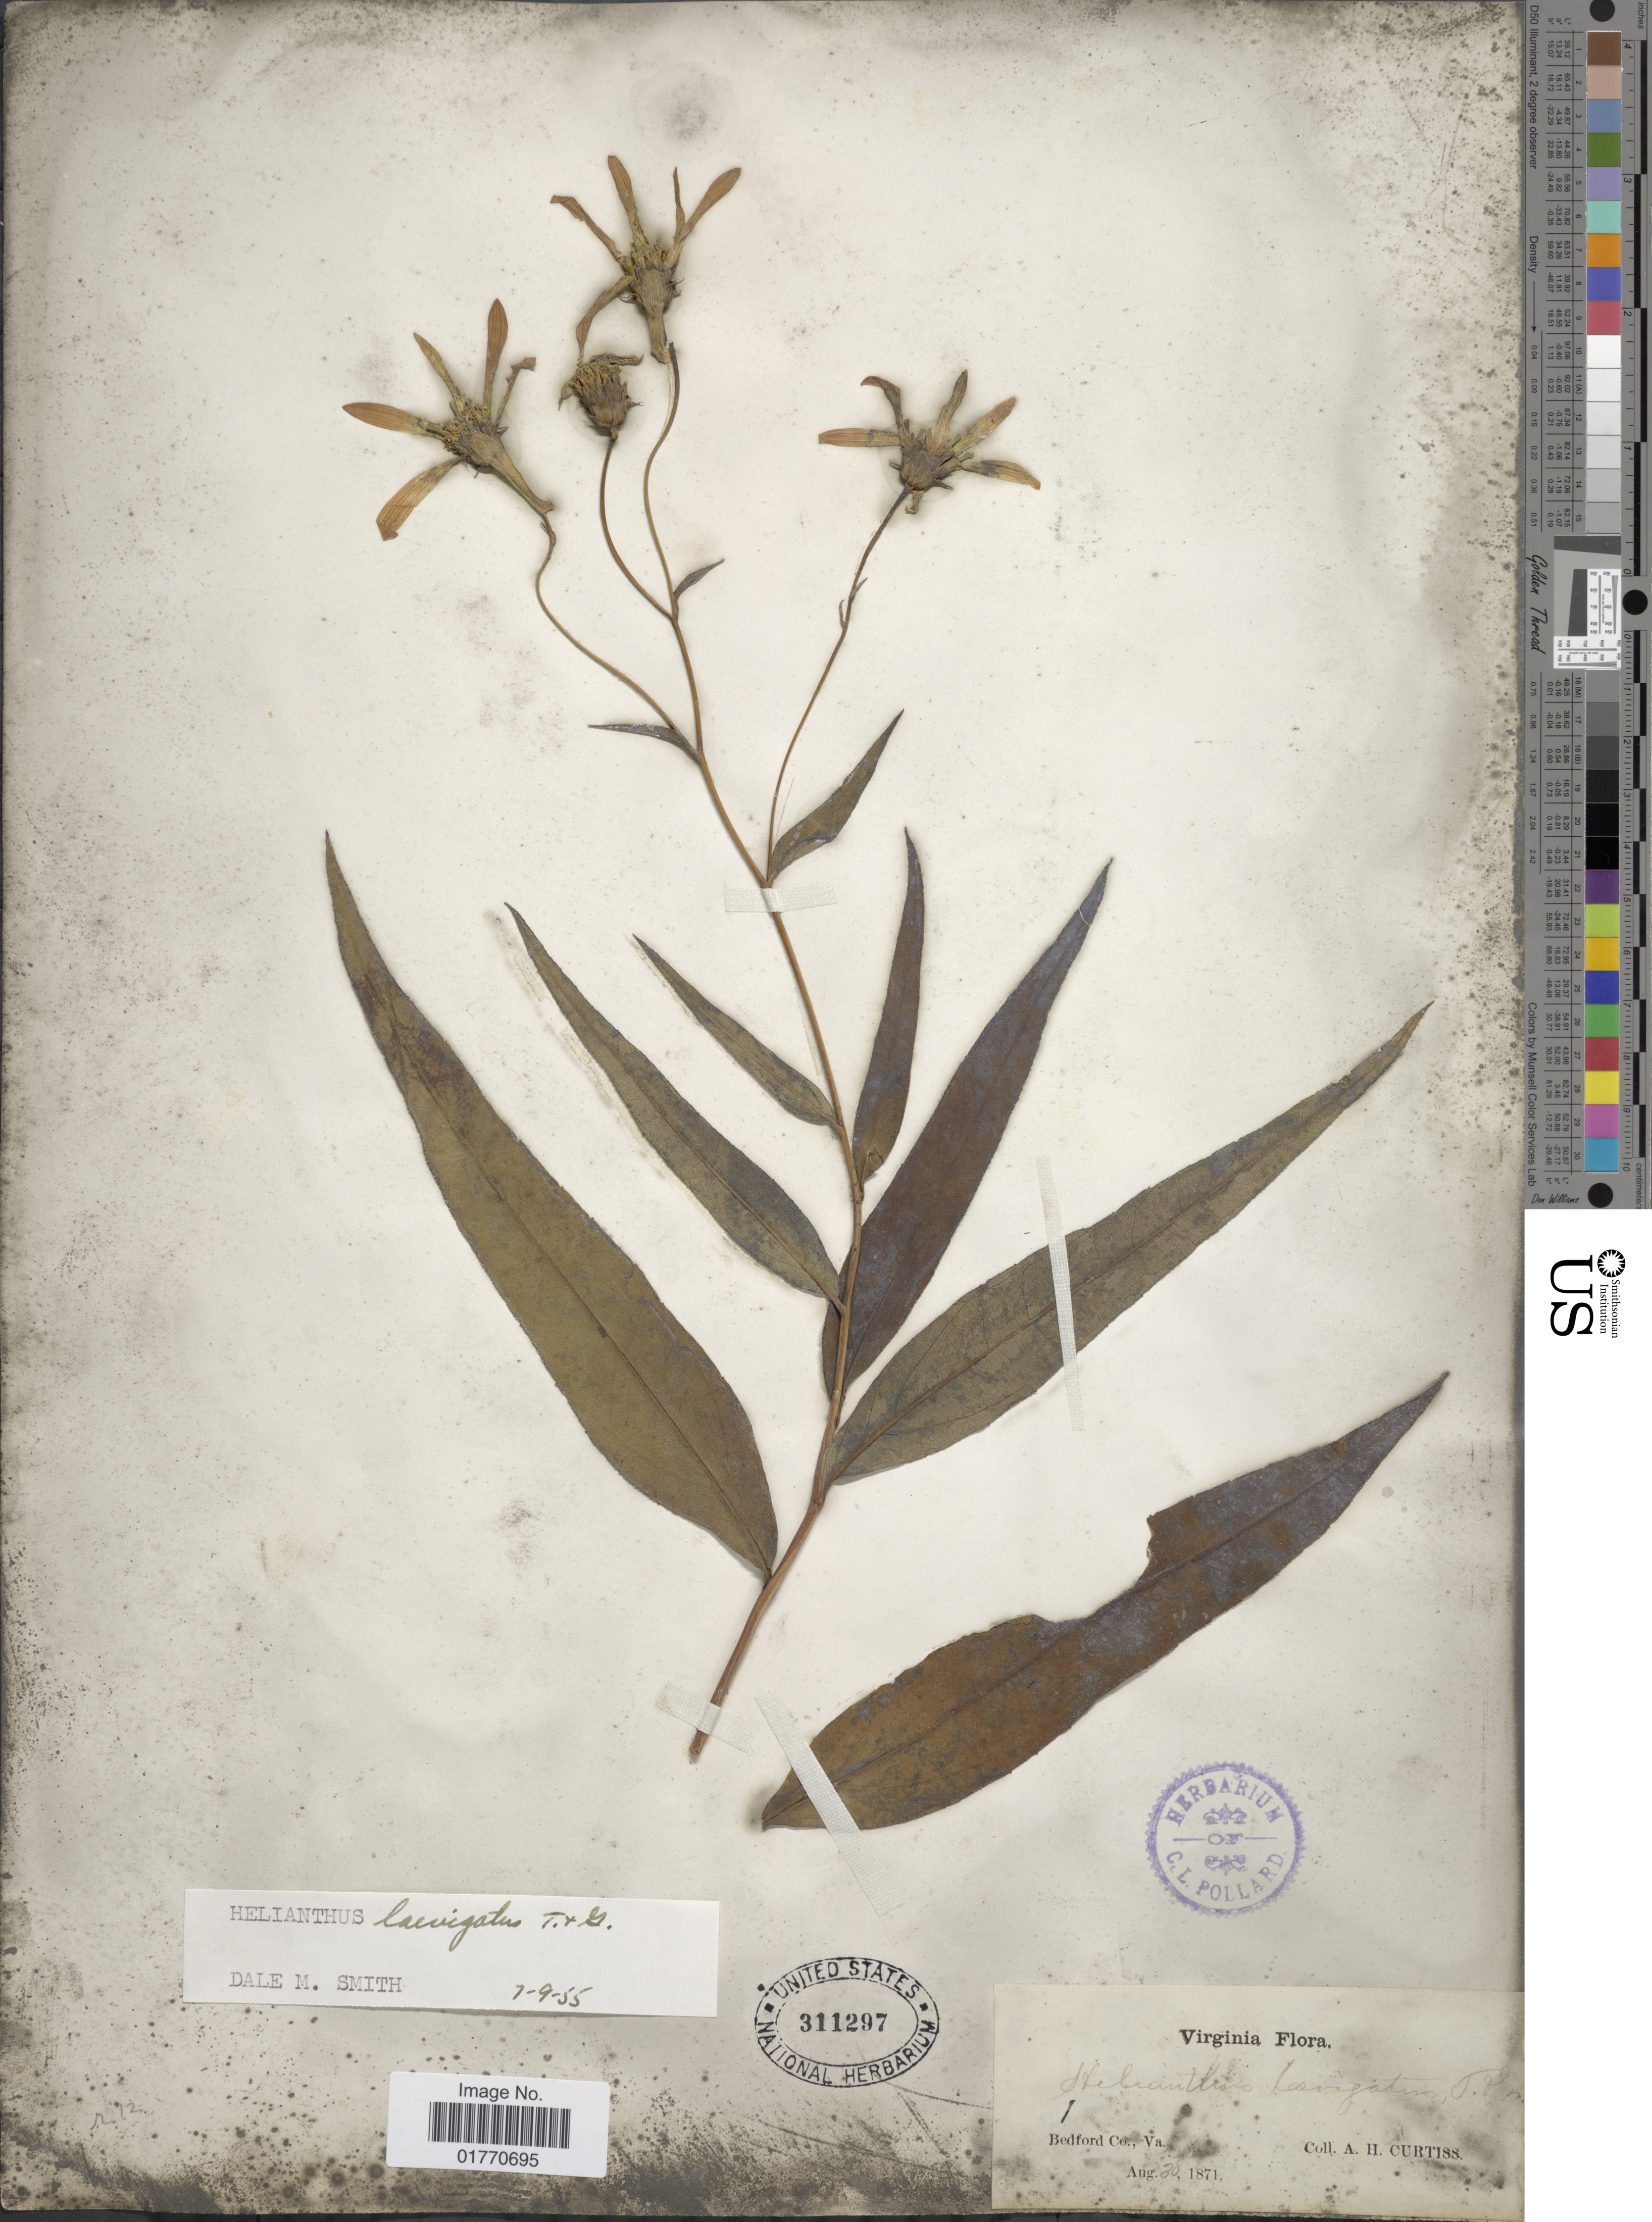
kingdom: Plantae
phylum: Tracheophyta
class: Magnoliopsida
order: Asterales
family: Asteraceae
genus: Helianthus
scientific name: Helianthus laevigatus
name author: Torr. & A. Gray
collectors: A. H. Curtiss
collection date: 1871-08-30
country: United States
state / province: Virginia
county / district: Bedford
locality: Bedford Co.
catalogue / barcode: US 311297